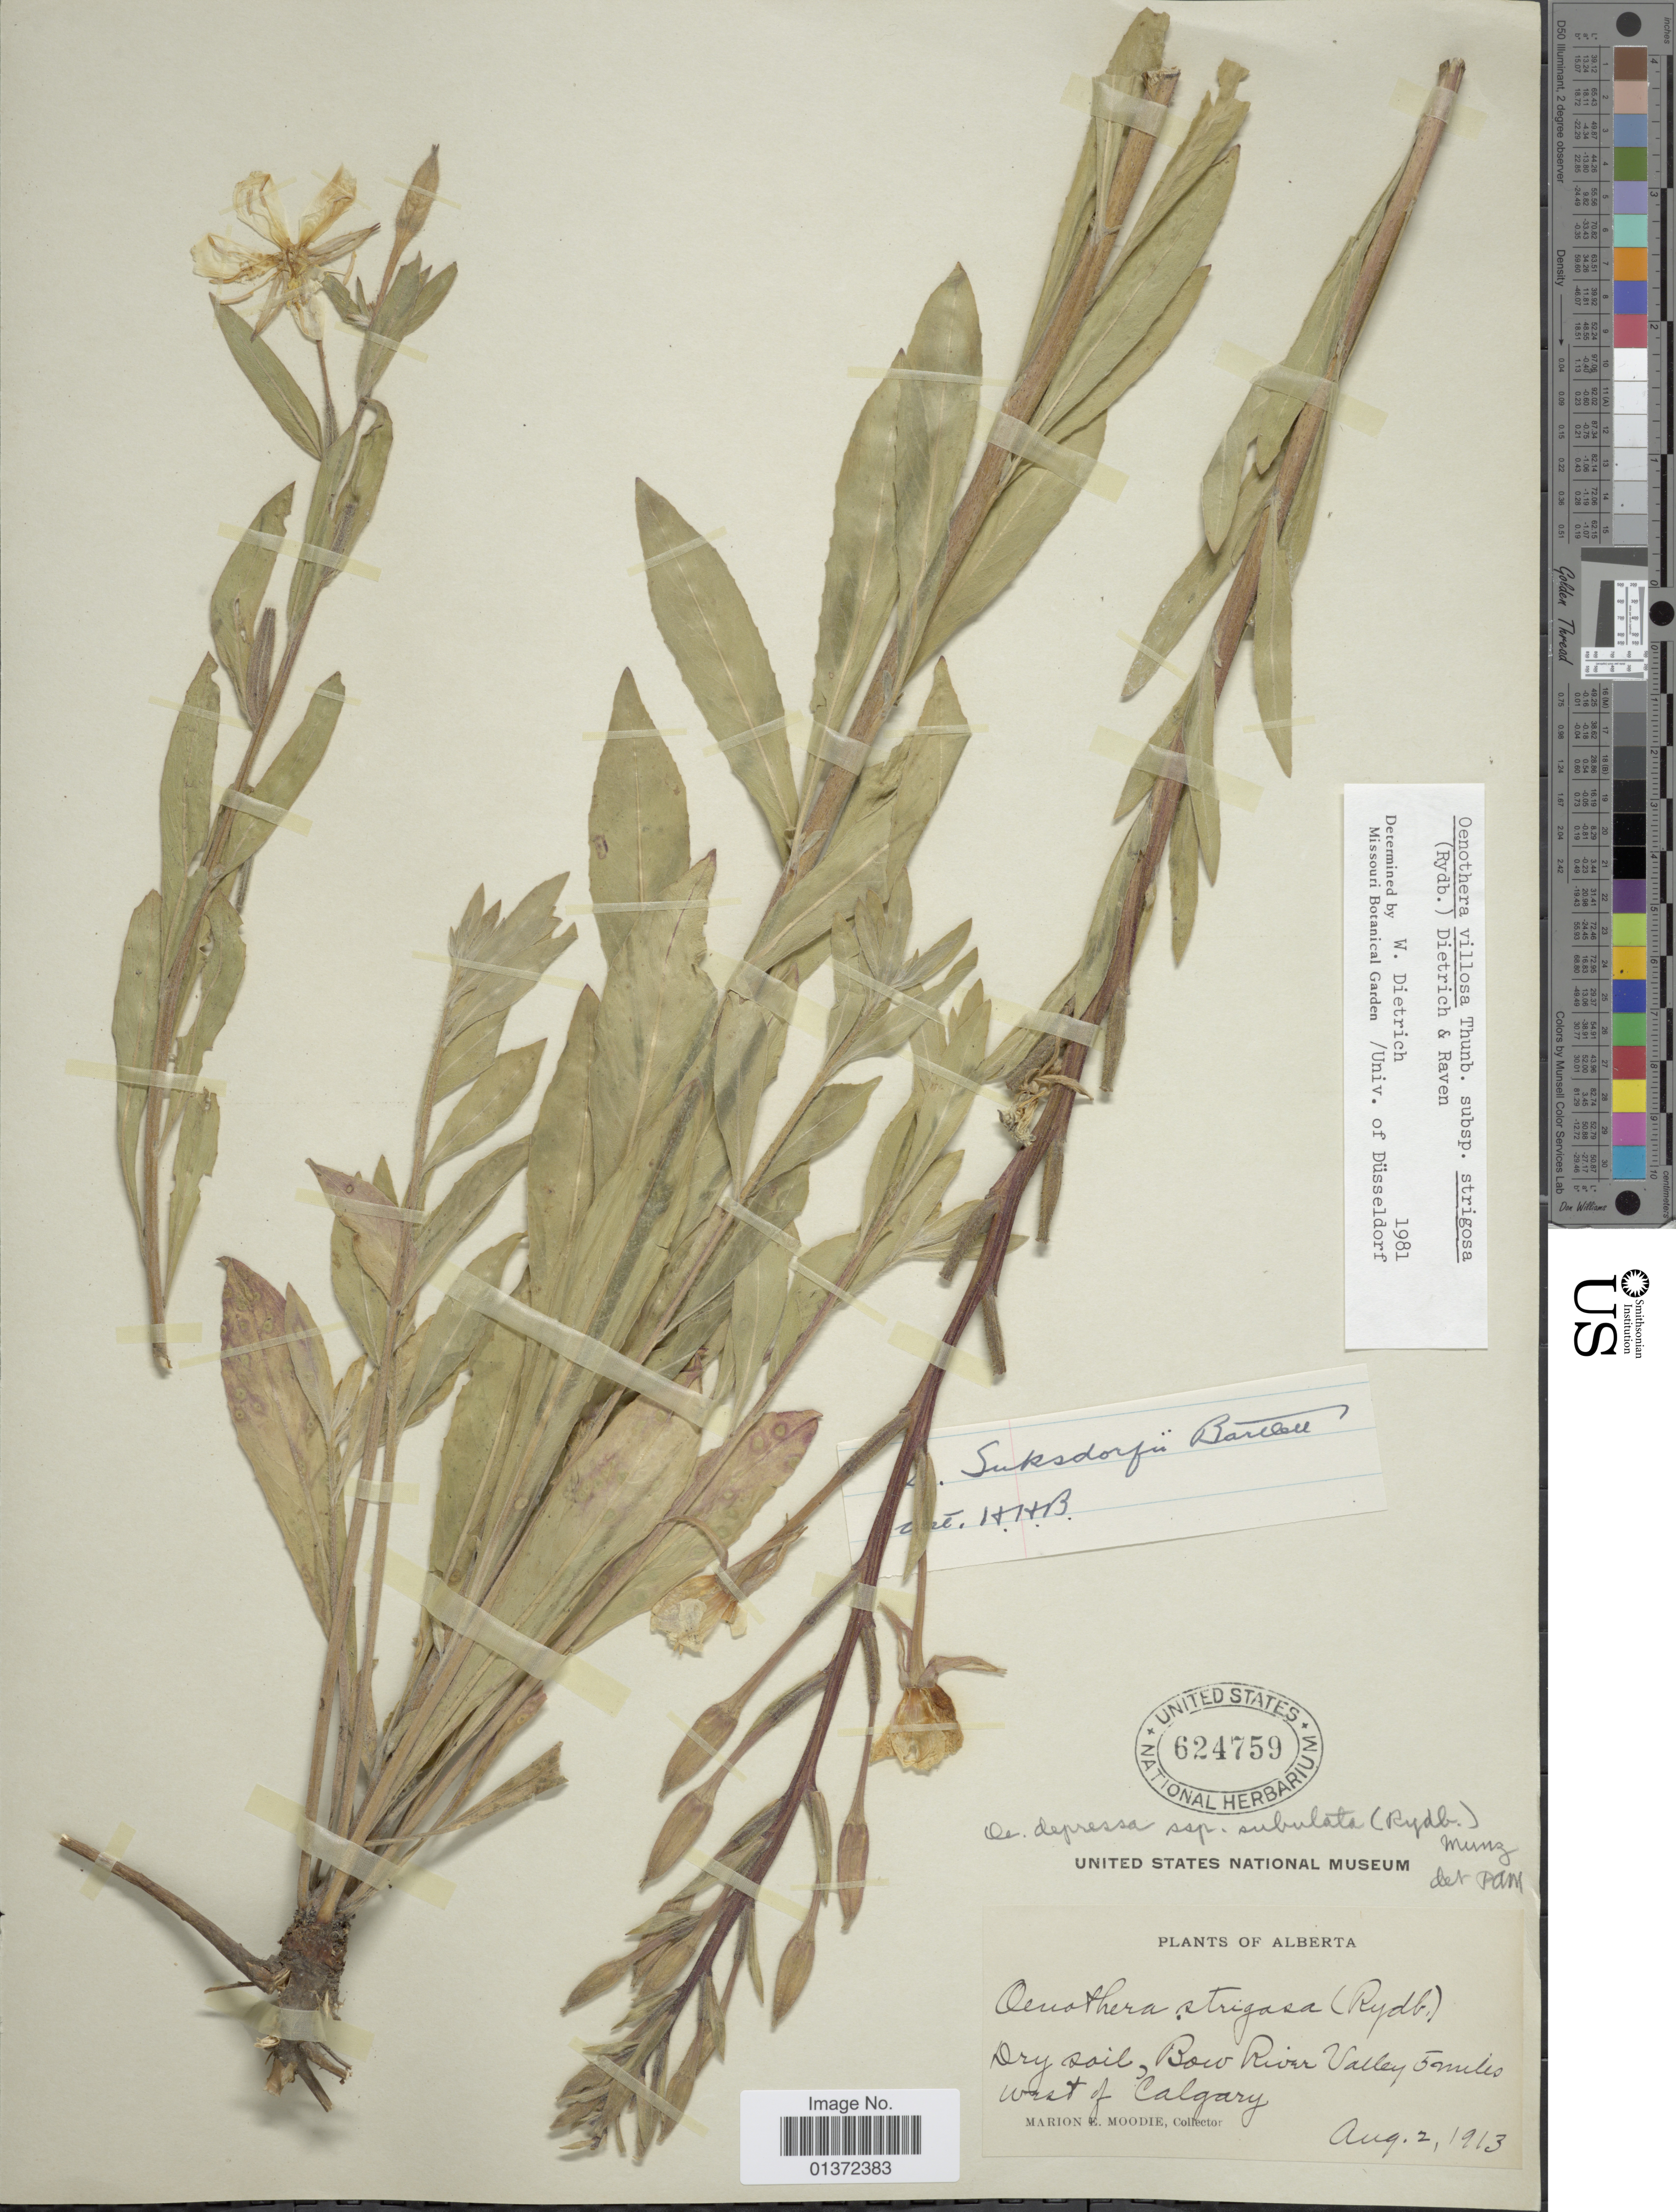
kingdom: Plantae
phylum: Tracheophyta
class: Magnoliopsida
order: Myrtales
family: Onagraceae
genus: Oenothera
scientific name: Oenothera villosa subsp. strigosa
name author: (Rydb.) W. Dietr. & P.H. Raven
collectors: M. E. Moodie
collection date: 1913-08-02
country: Canada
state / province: Alberta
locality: Bow River Valley, 5 miles west of Calgary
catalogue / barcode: US 624759